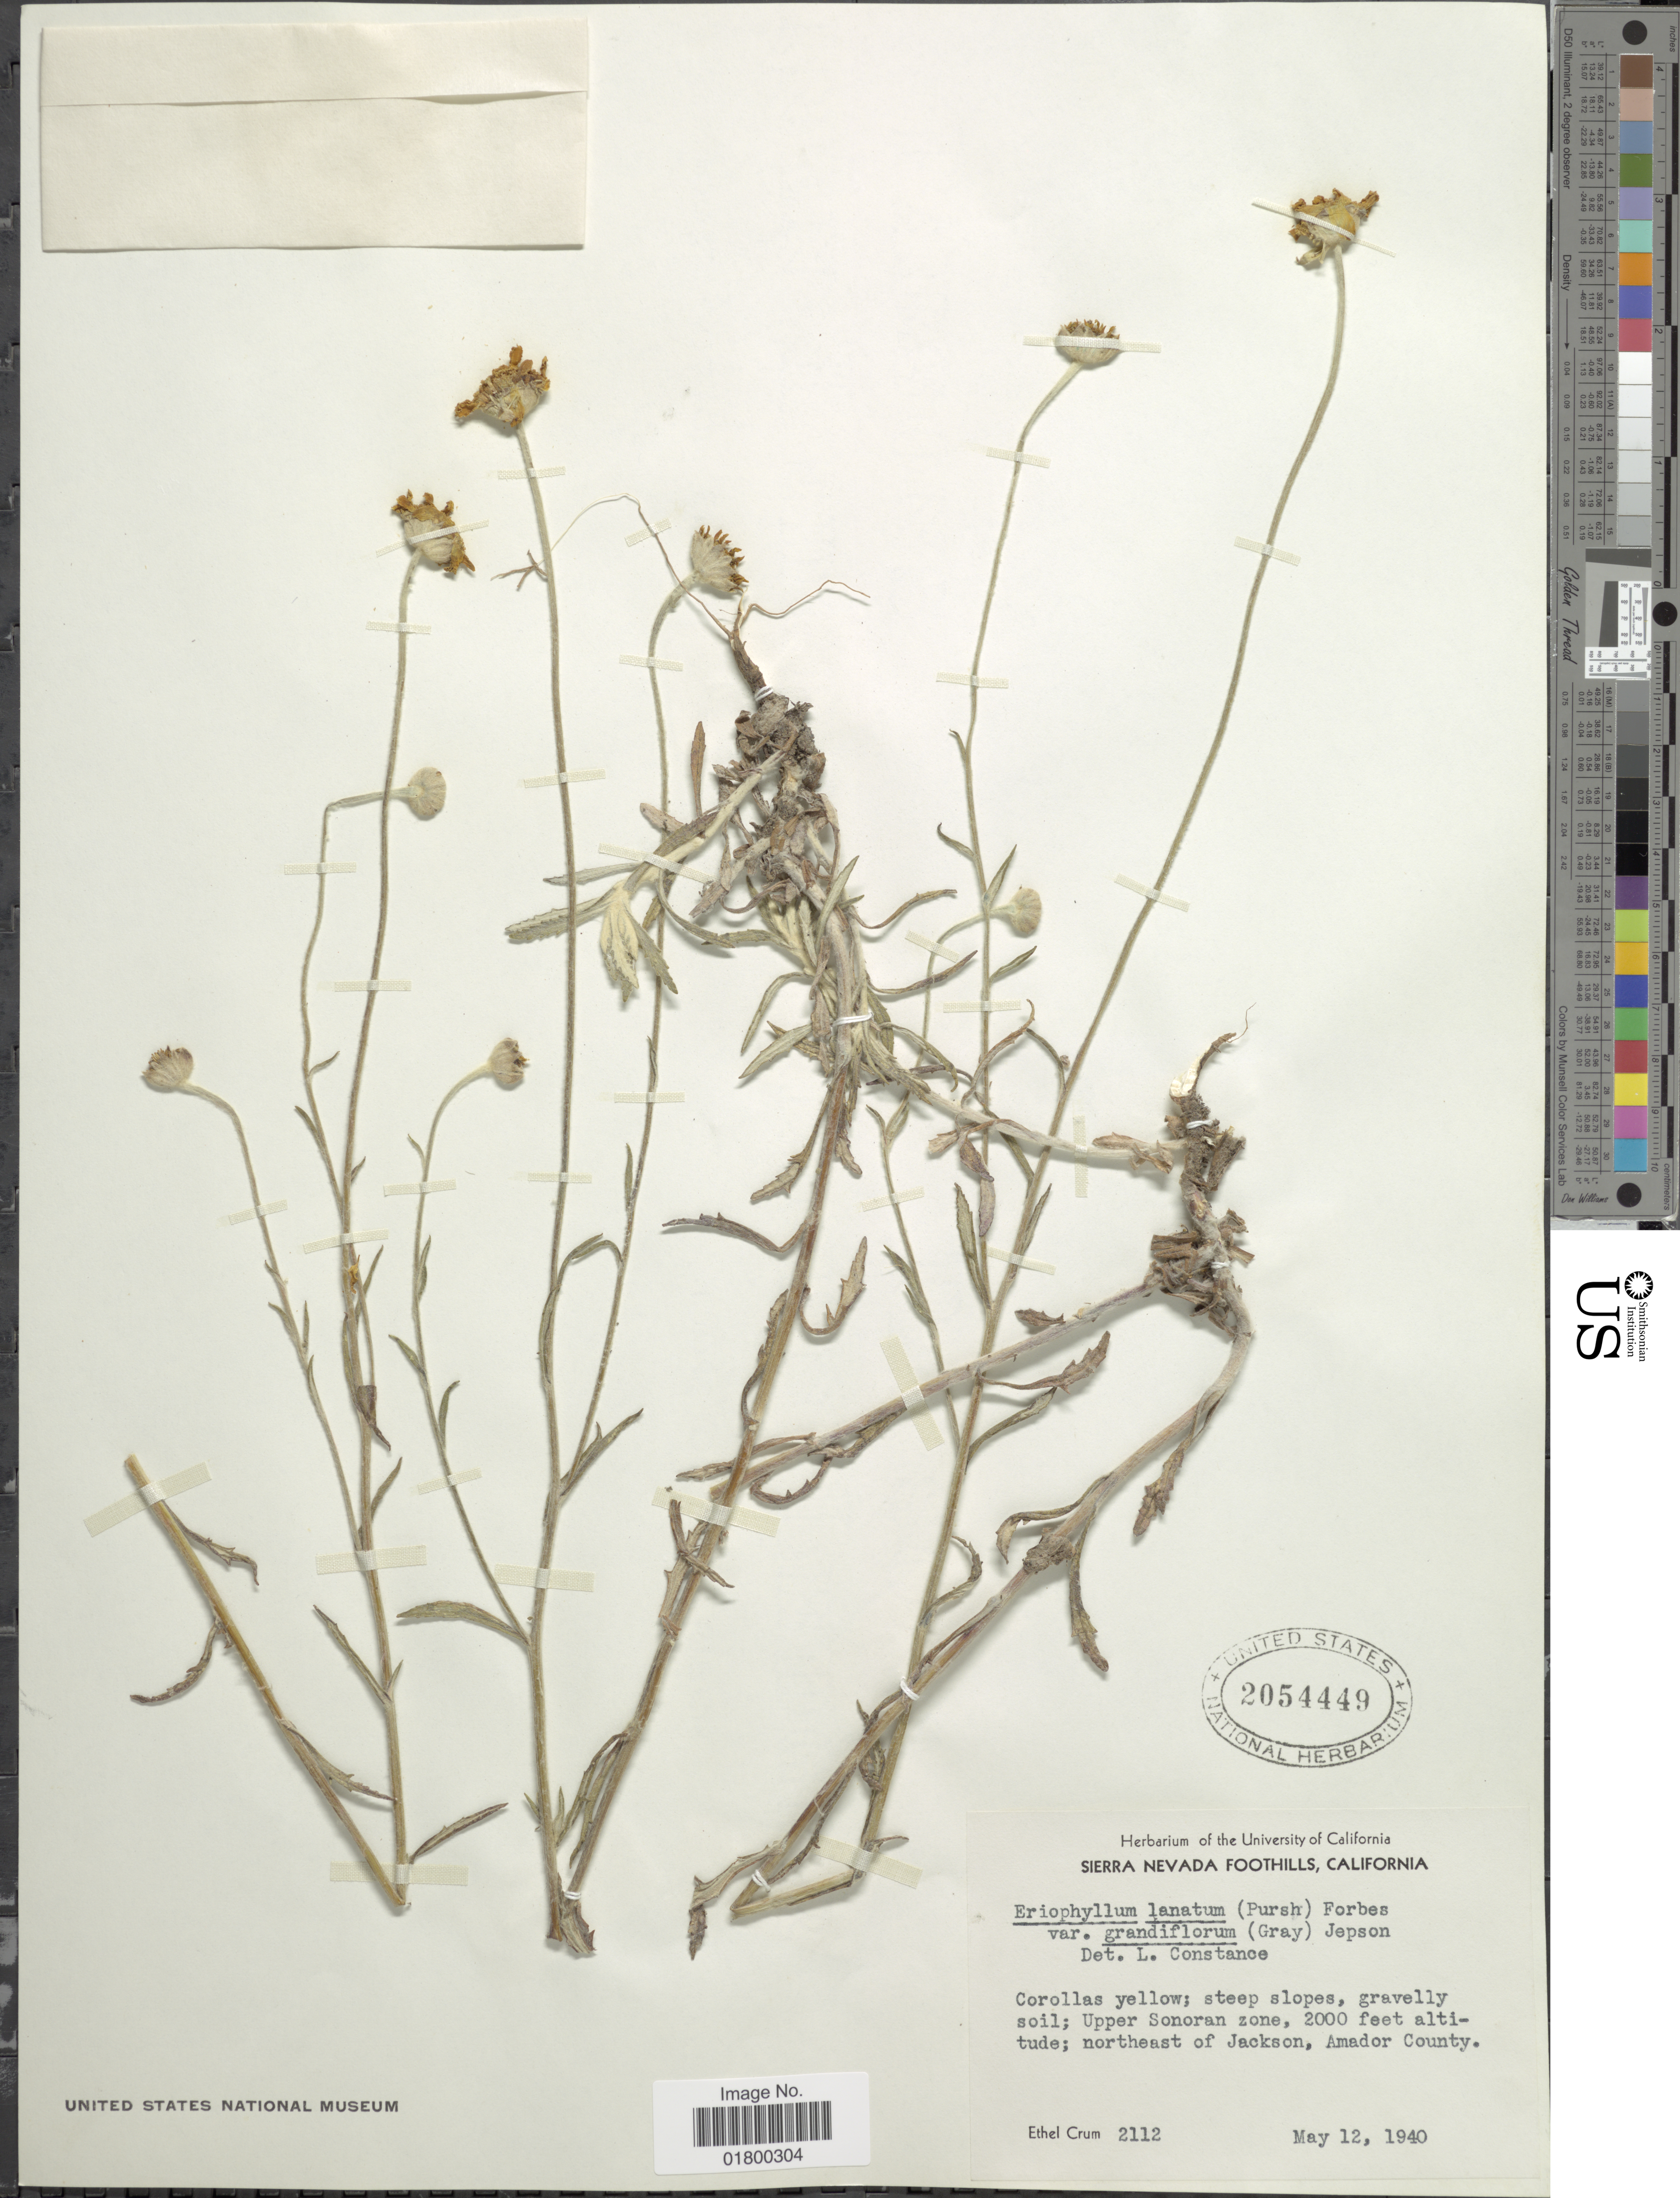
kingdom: Plantae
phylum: Tracheophyta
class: Magnoliopsida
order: Asterales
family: Asteraceae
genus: Eriophyllum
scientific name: Eriophyllum lanatum var. grandiflorum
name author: (A. Gray) Jeps.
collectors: E. K. Crum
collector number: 2112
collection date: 1940-05-12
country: United States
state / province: California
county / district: Amador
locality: Sierra Nevada Foothills, California, Upper Sonoran zone, Northeast of Jackson, Amador County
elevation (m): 610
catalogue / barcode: US 2054449